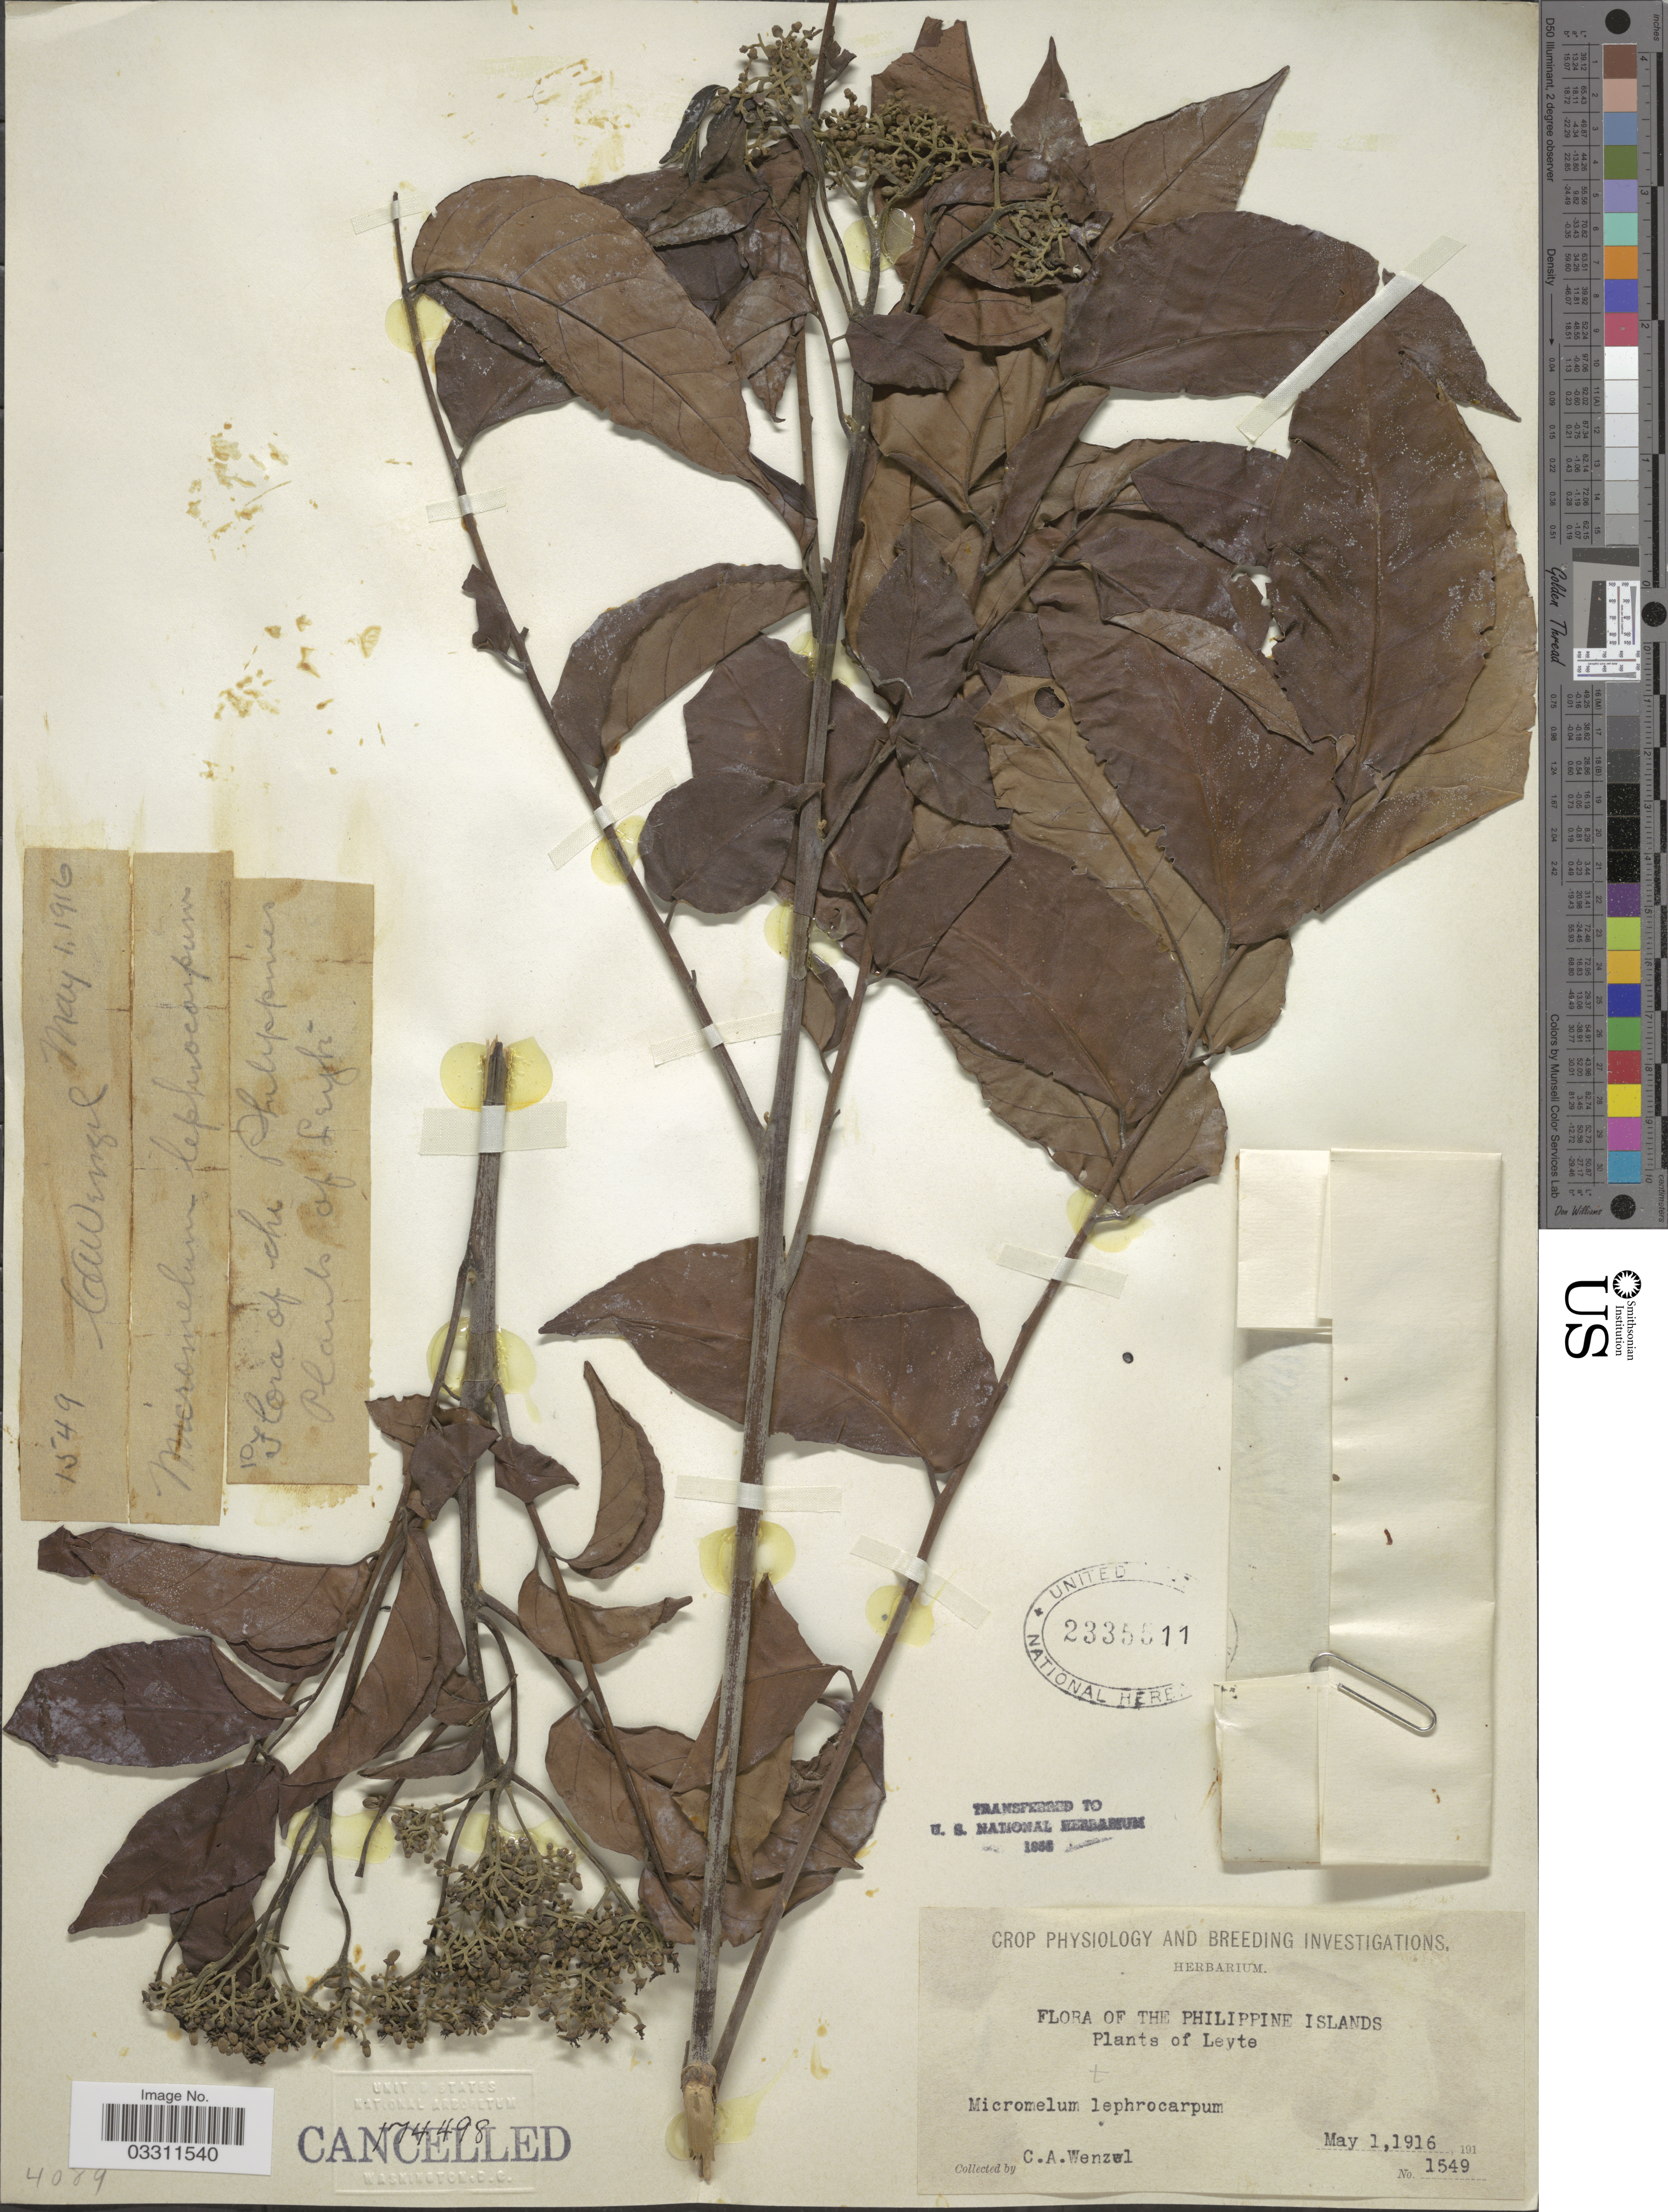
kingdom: Plantae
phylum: Tracheophyta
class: Magnoliopsida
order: Sapindales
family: Rutaceae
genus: Micromelum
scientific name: Micromelum tephrocarpum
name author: Turcz.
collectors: C. Wenzel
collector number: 1549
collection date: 1916-05-01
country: Philippines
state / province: Eastern Visayas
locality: Leyte.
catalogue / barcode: US 2335511